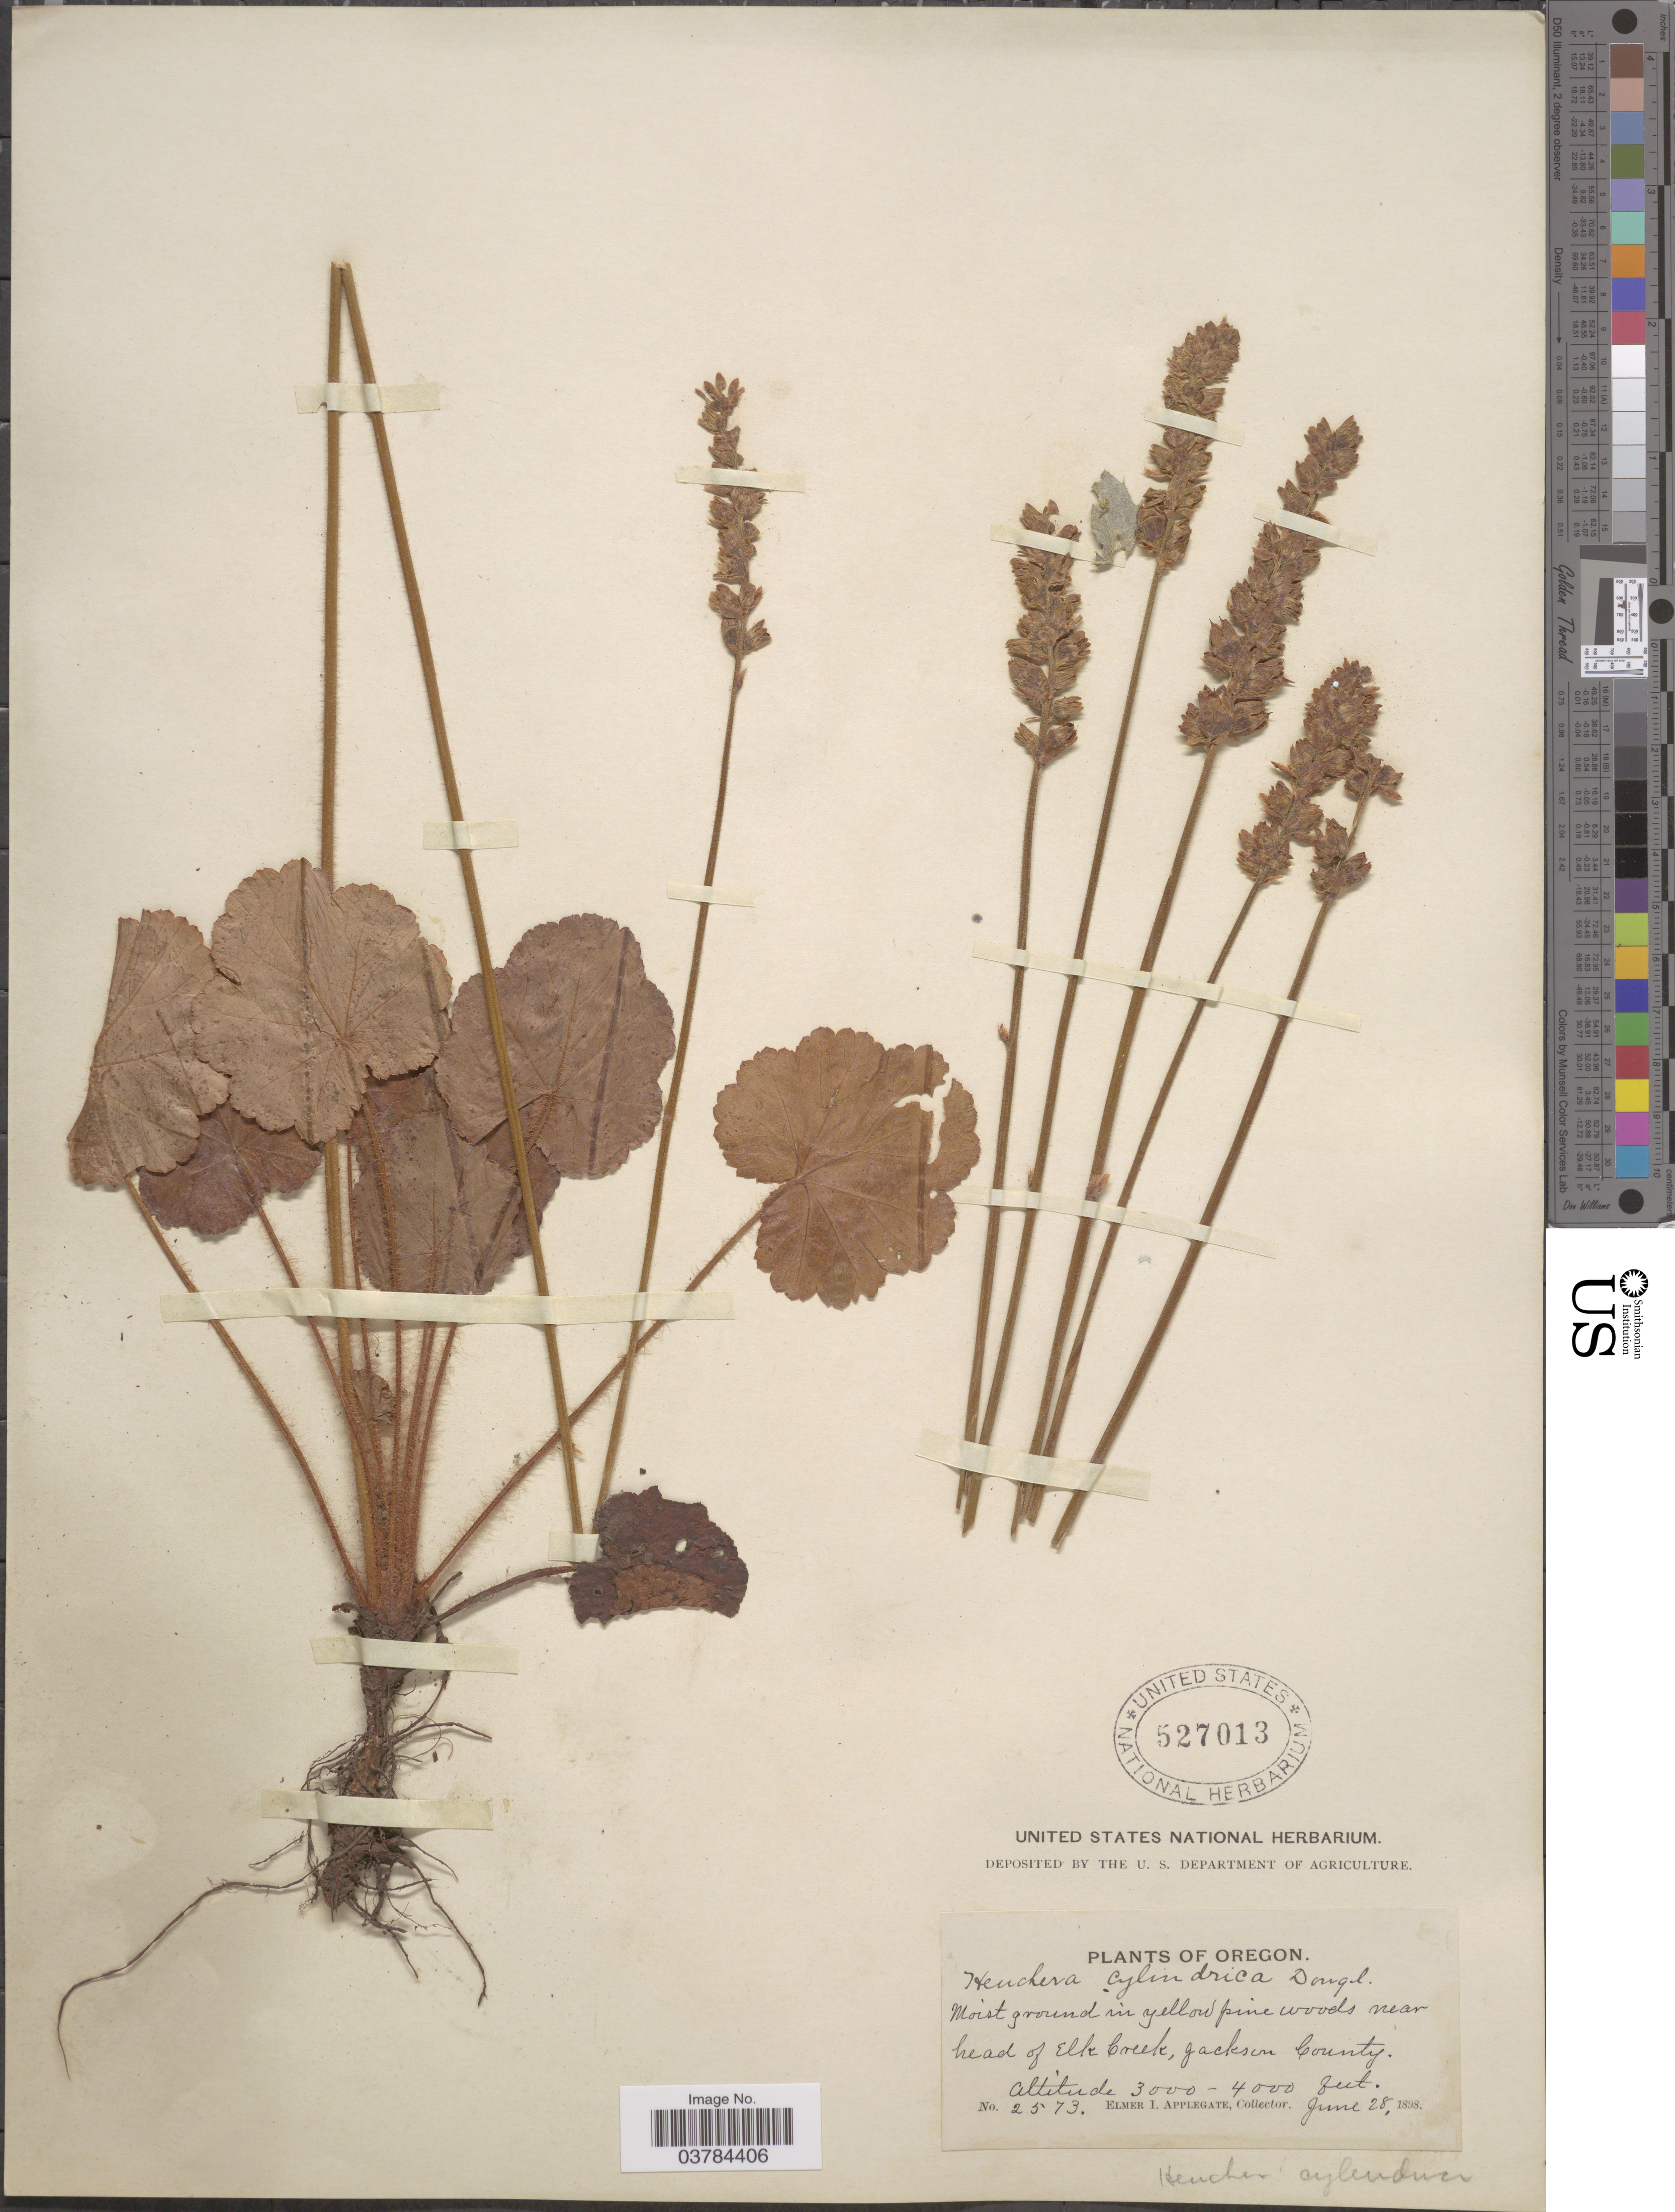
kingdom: Plantae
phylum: Tracheophyta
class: Magnoliopsida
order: Saxifragales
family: Saxifragaceae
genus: Heuchera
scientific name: Heuchera cylindrica var. cylindrica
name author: Douglas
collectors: E. I. Applegate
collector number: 2573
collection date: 1898-06-28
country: United States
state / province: Oregon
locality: Moist ground in yellow pine woods near head of Elk Creek, Jackson County.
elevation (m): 914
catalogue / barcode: US 527013